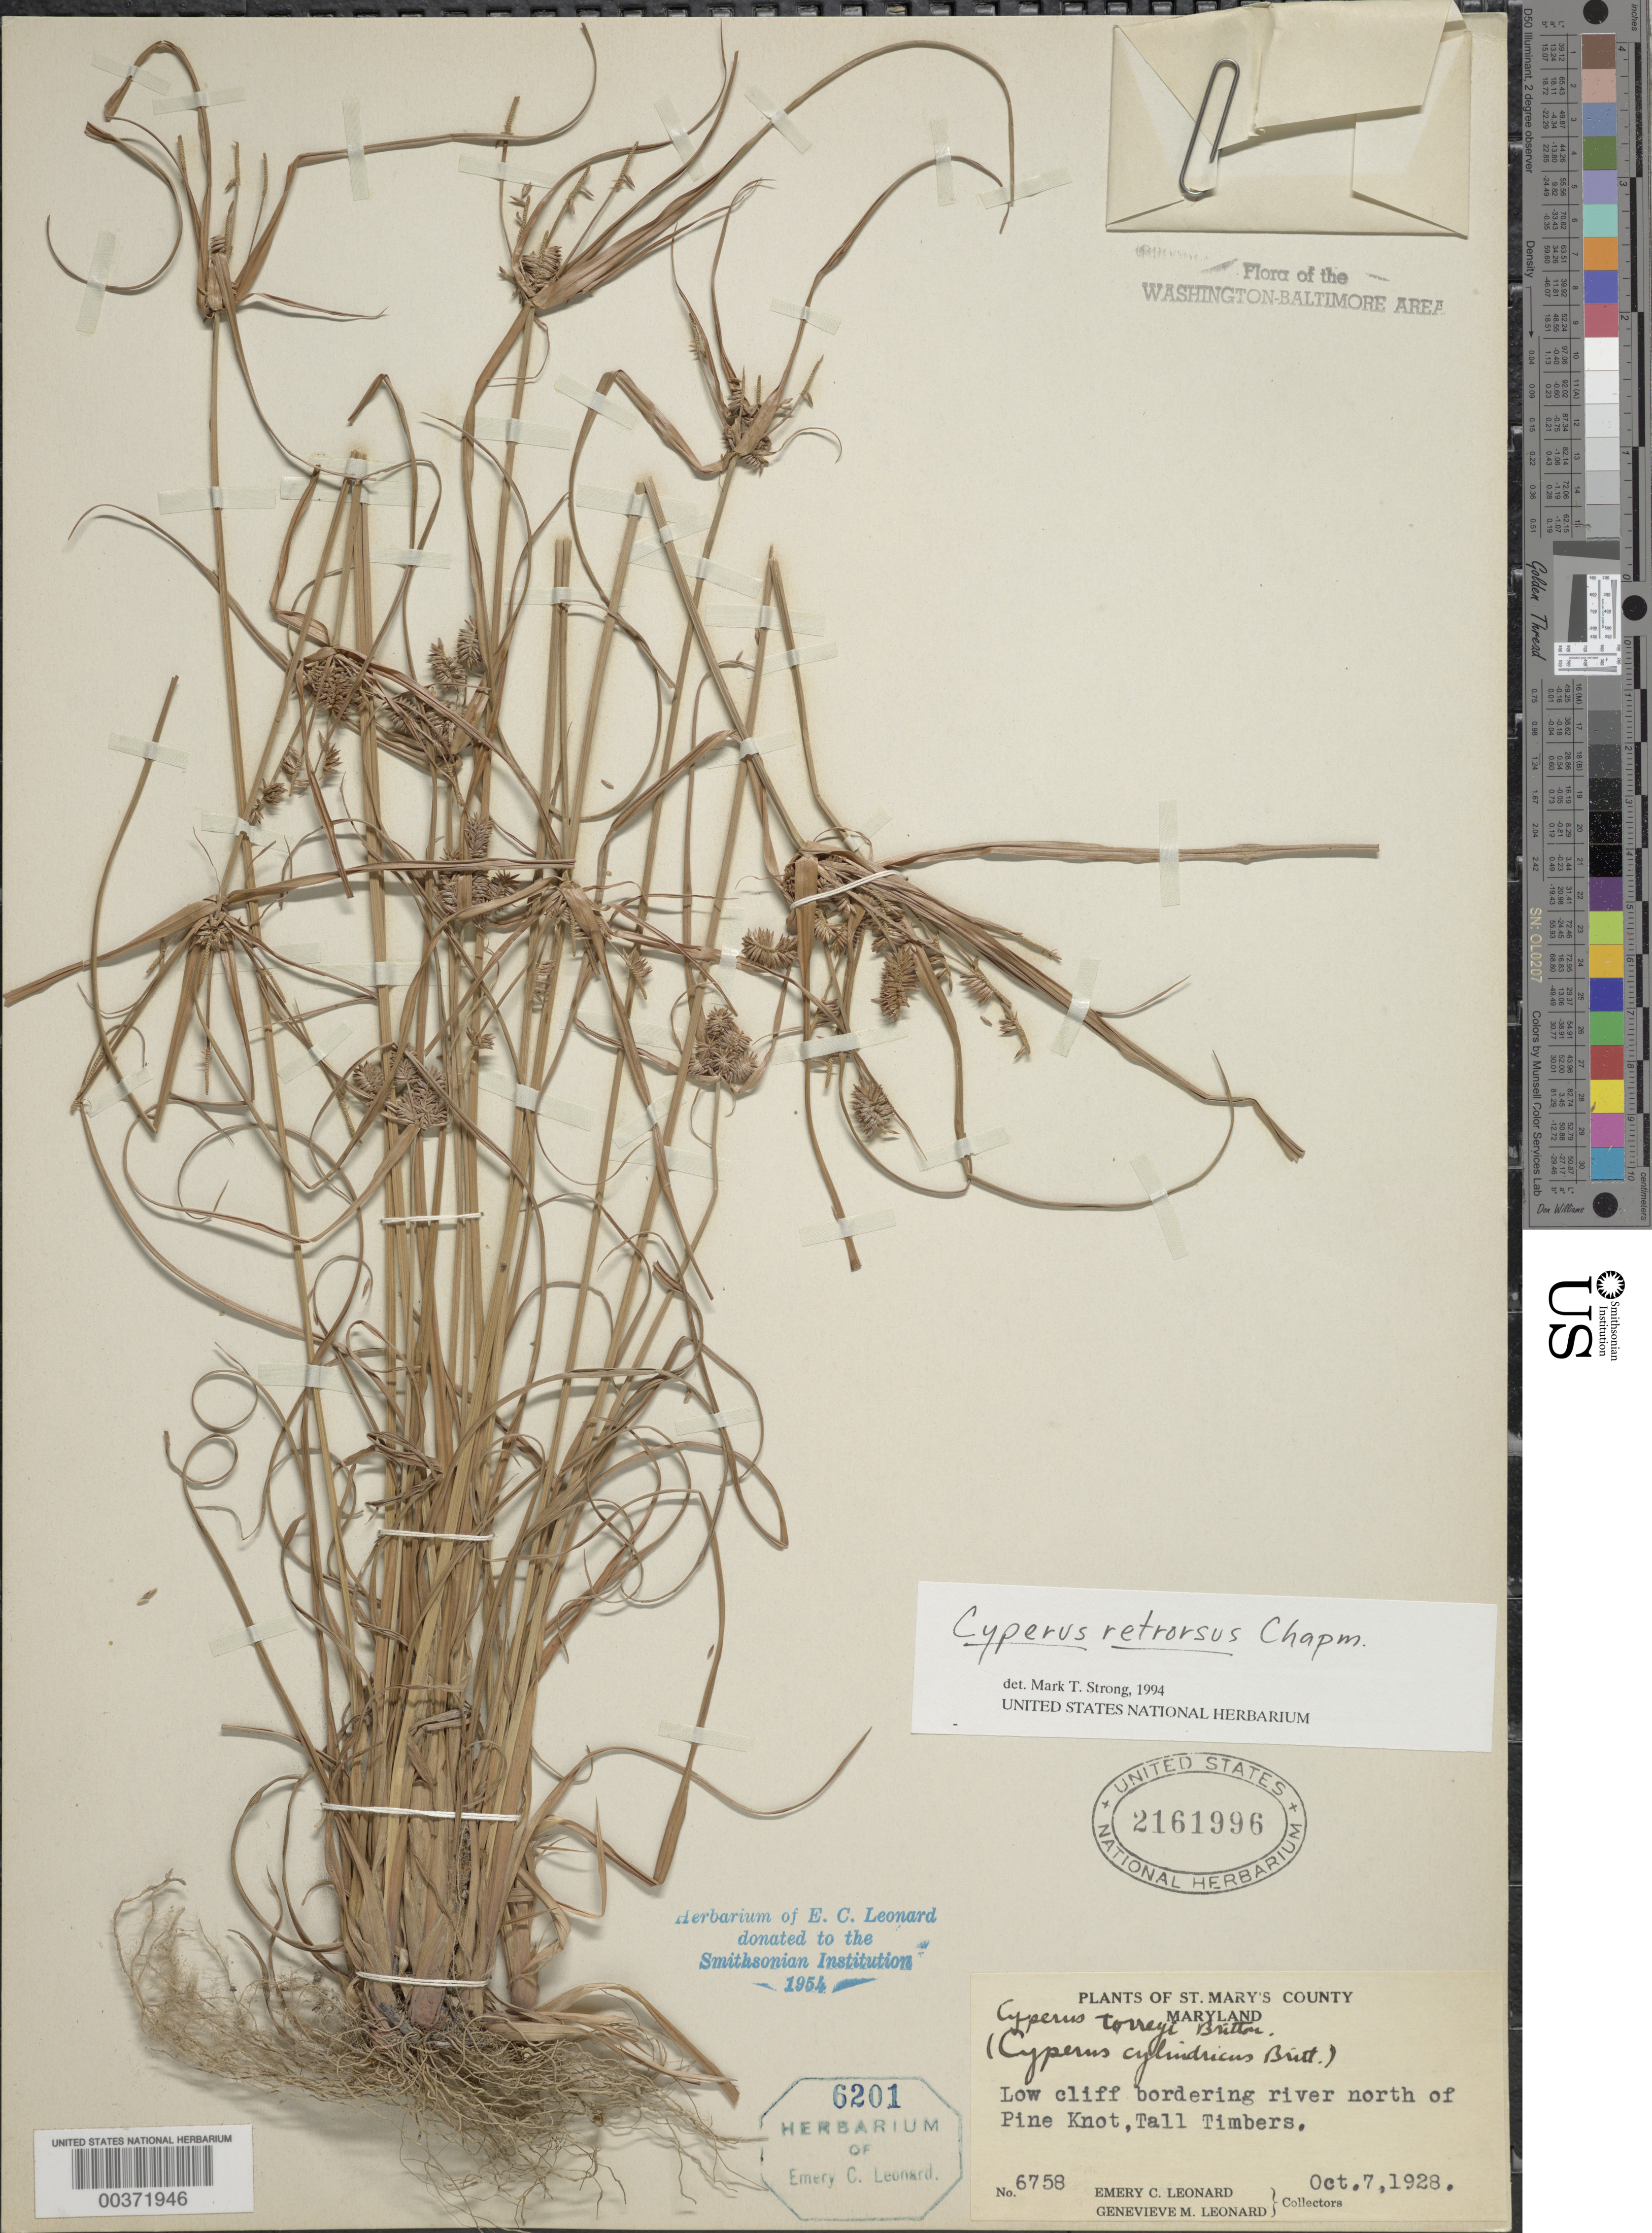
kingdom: Plantae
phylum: Tracheophyta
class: Liliopsida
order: Poales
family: Cyperaceae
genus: Cyperus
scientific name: Cyperus retrorsus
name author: Chapm.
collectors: E. C. Leonard & G. M. Leonard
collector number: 6758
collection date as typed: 07 Oct 1928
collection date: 1928-10-07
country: United States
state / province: Maryland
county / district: St. Mary's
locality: North of Pine Knot, Tall Timbers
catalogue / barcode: US 2161996